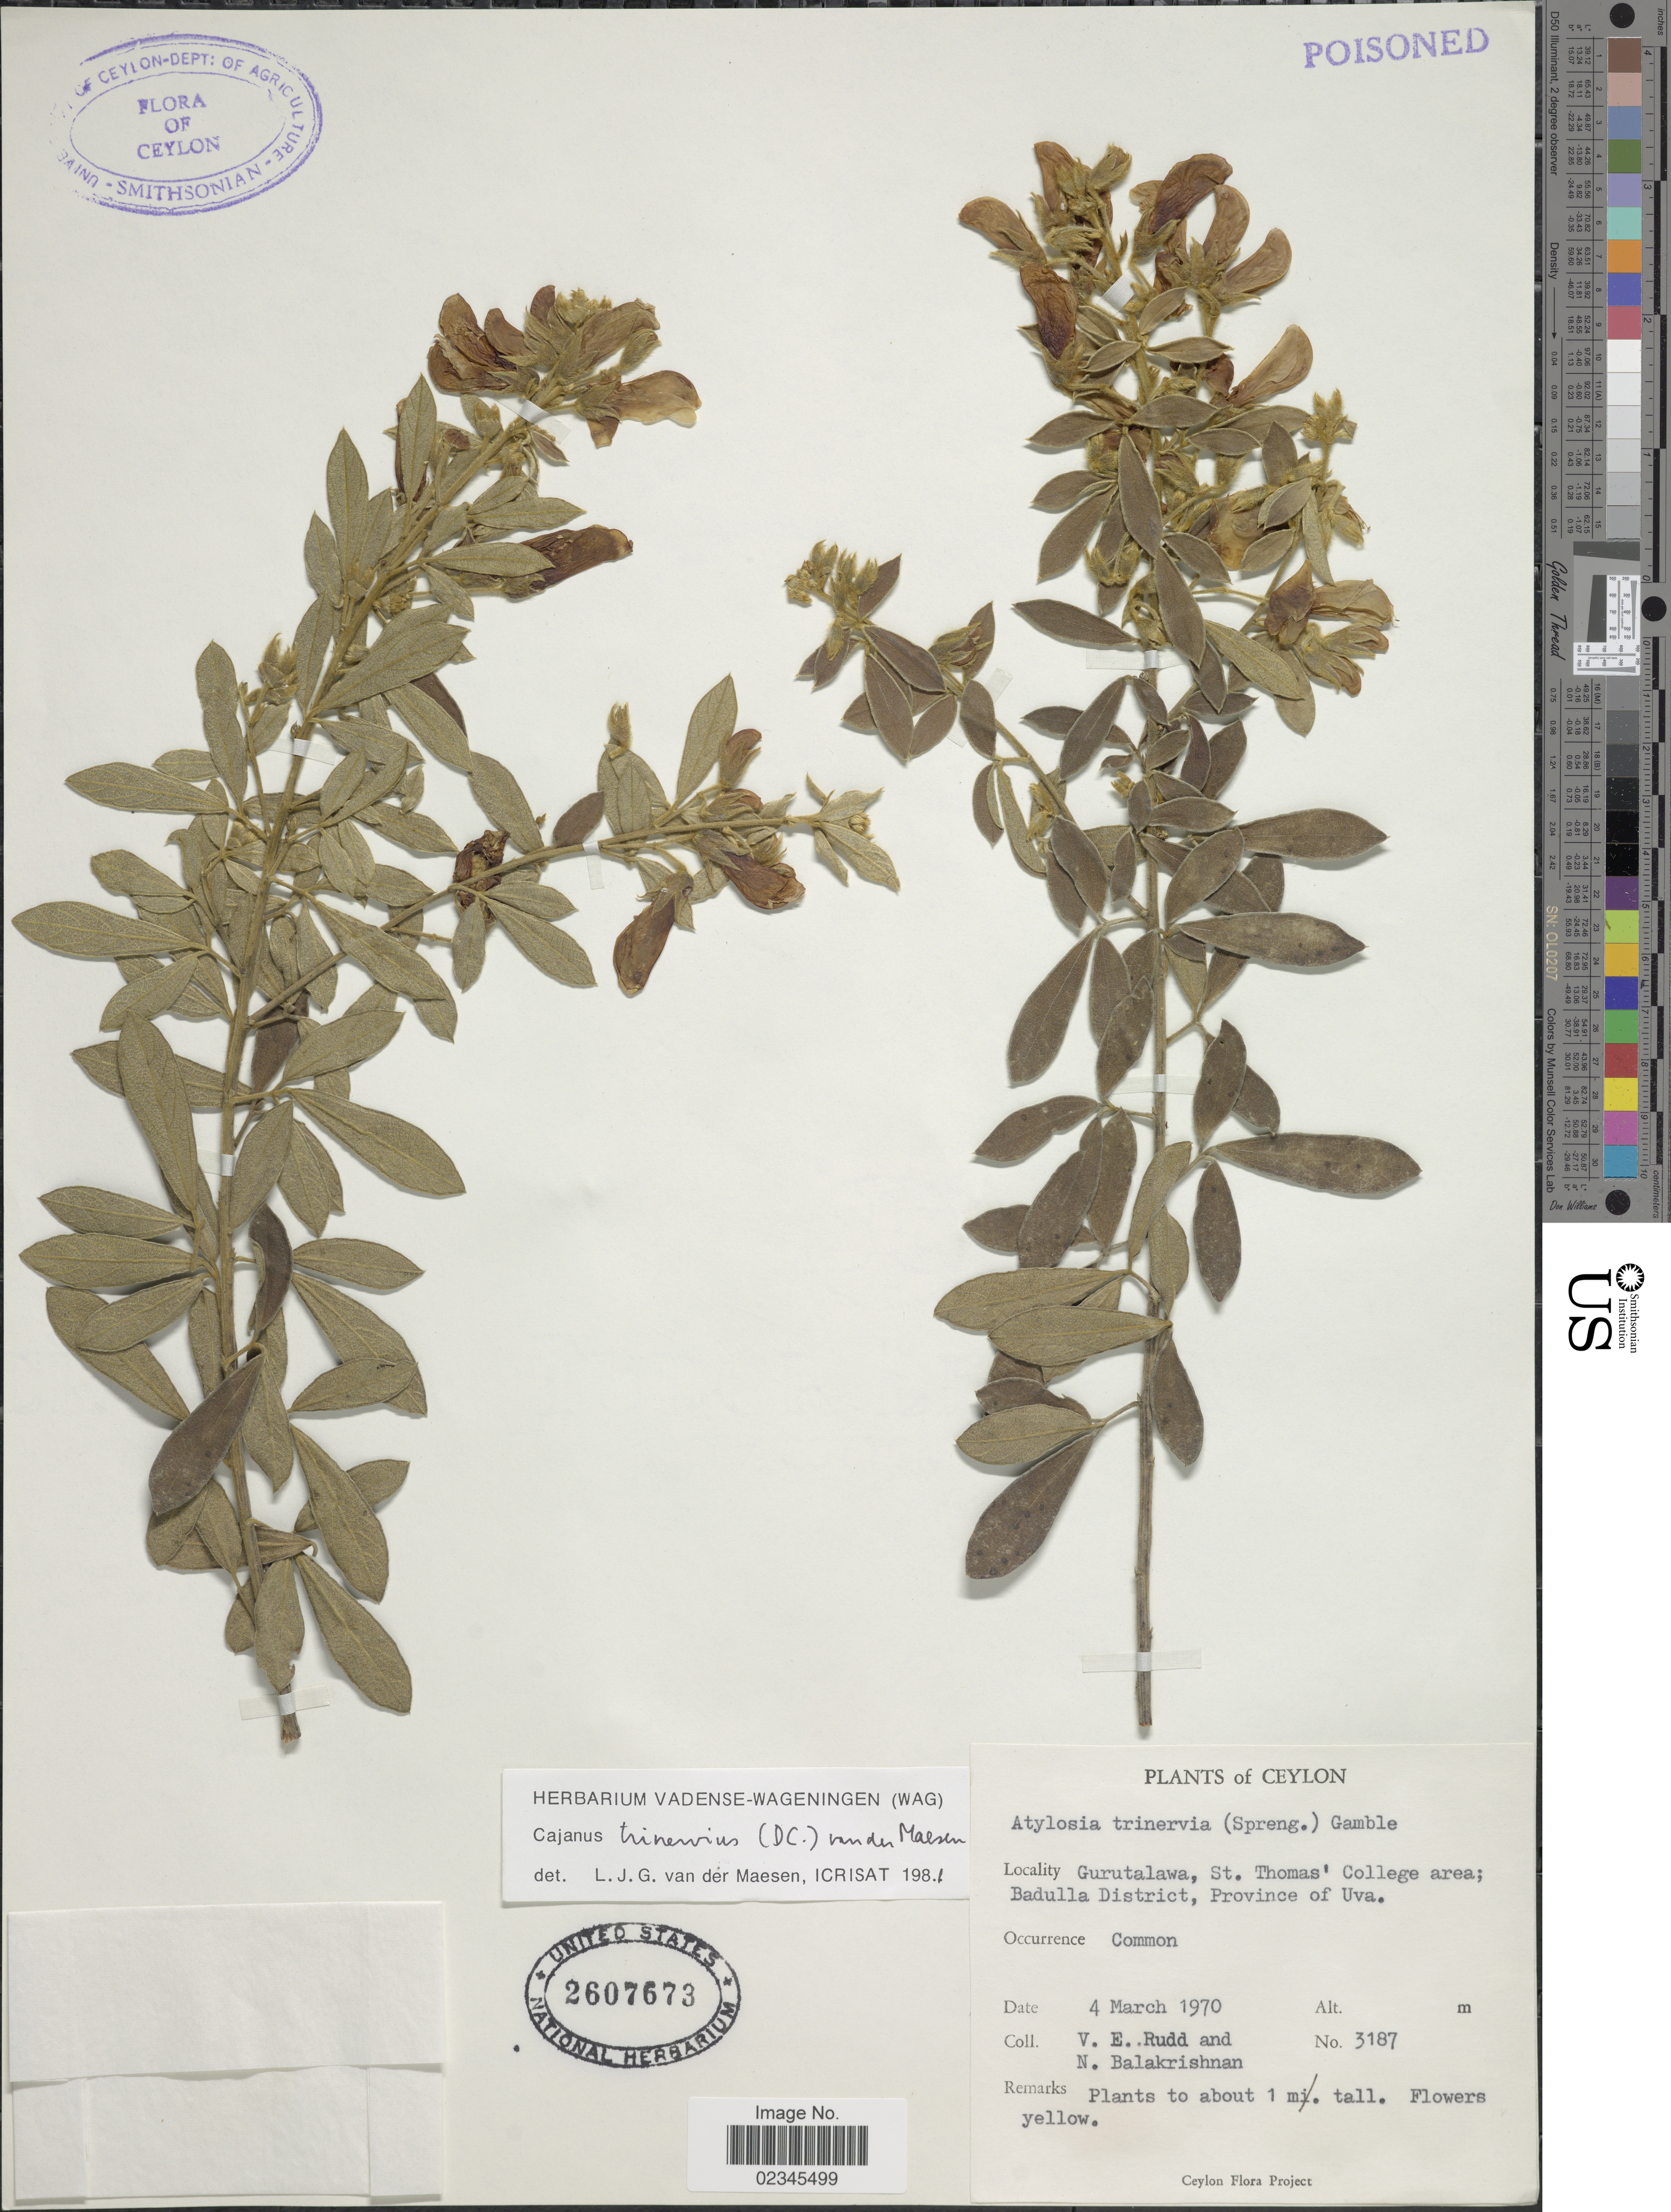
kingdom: Plantae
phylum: Tracheophyta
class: Magnoliopsida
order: Fabales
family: Fabaceae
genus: Cajanus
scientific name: Cajanus trinervius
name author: (DC.) Maesen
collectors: V. E. Rudd & N. Balakrishnan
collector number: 3187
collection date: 1970-03-04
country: Sri Lanka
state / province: Uva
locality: Ceylon. Gurutalwa, St. Thomas' College area; Badulla District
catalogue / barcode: US 2607673